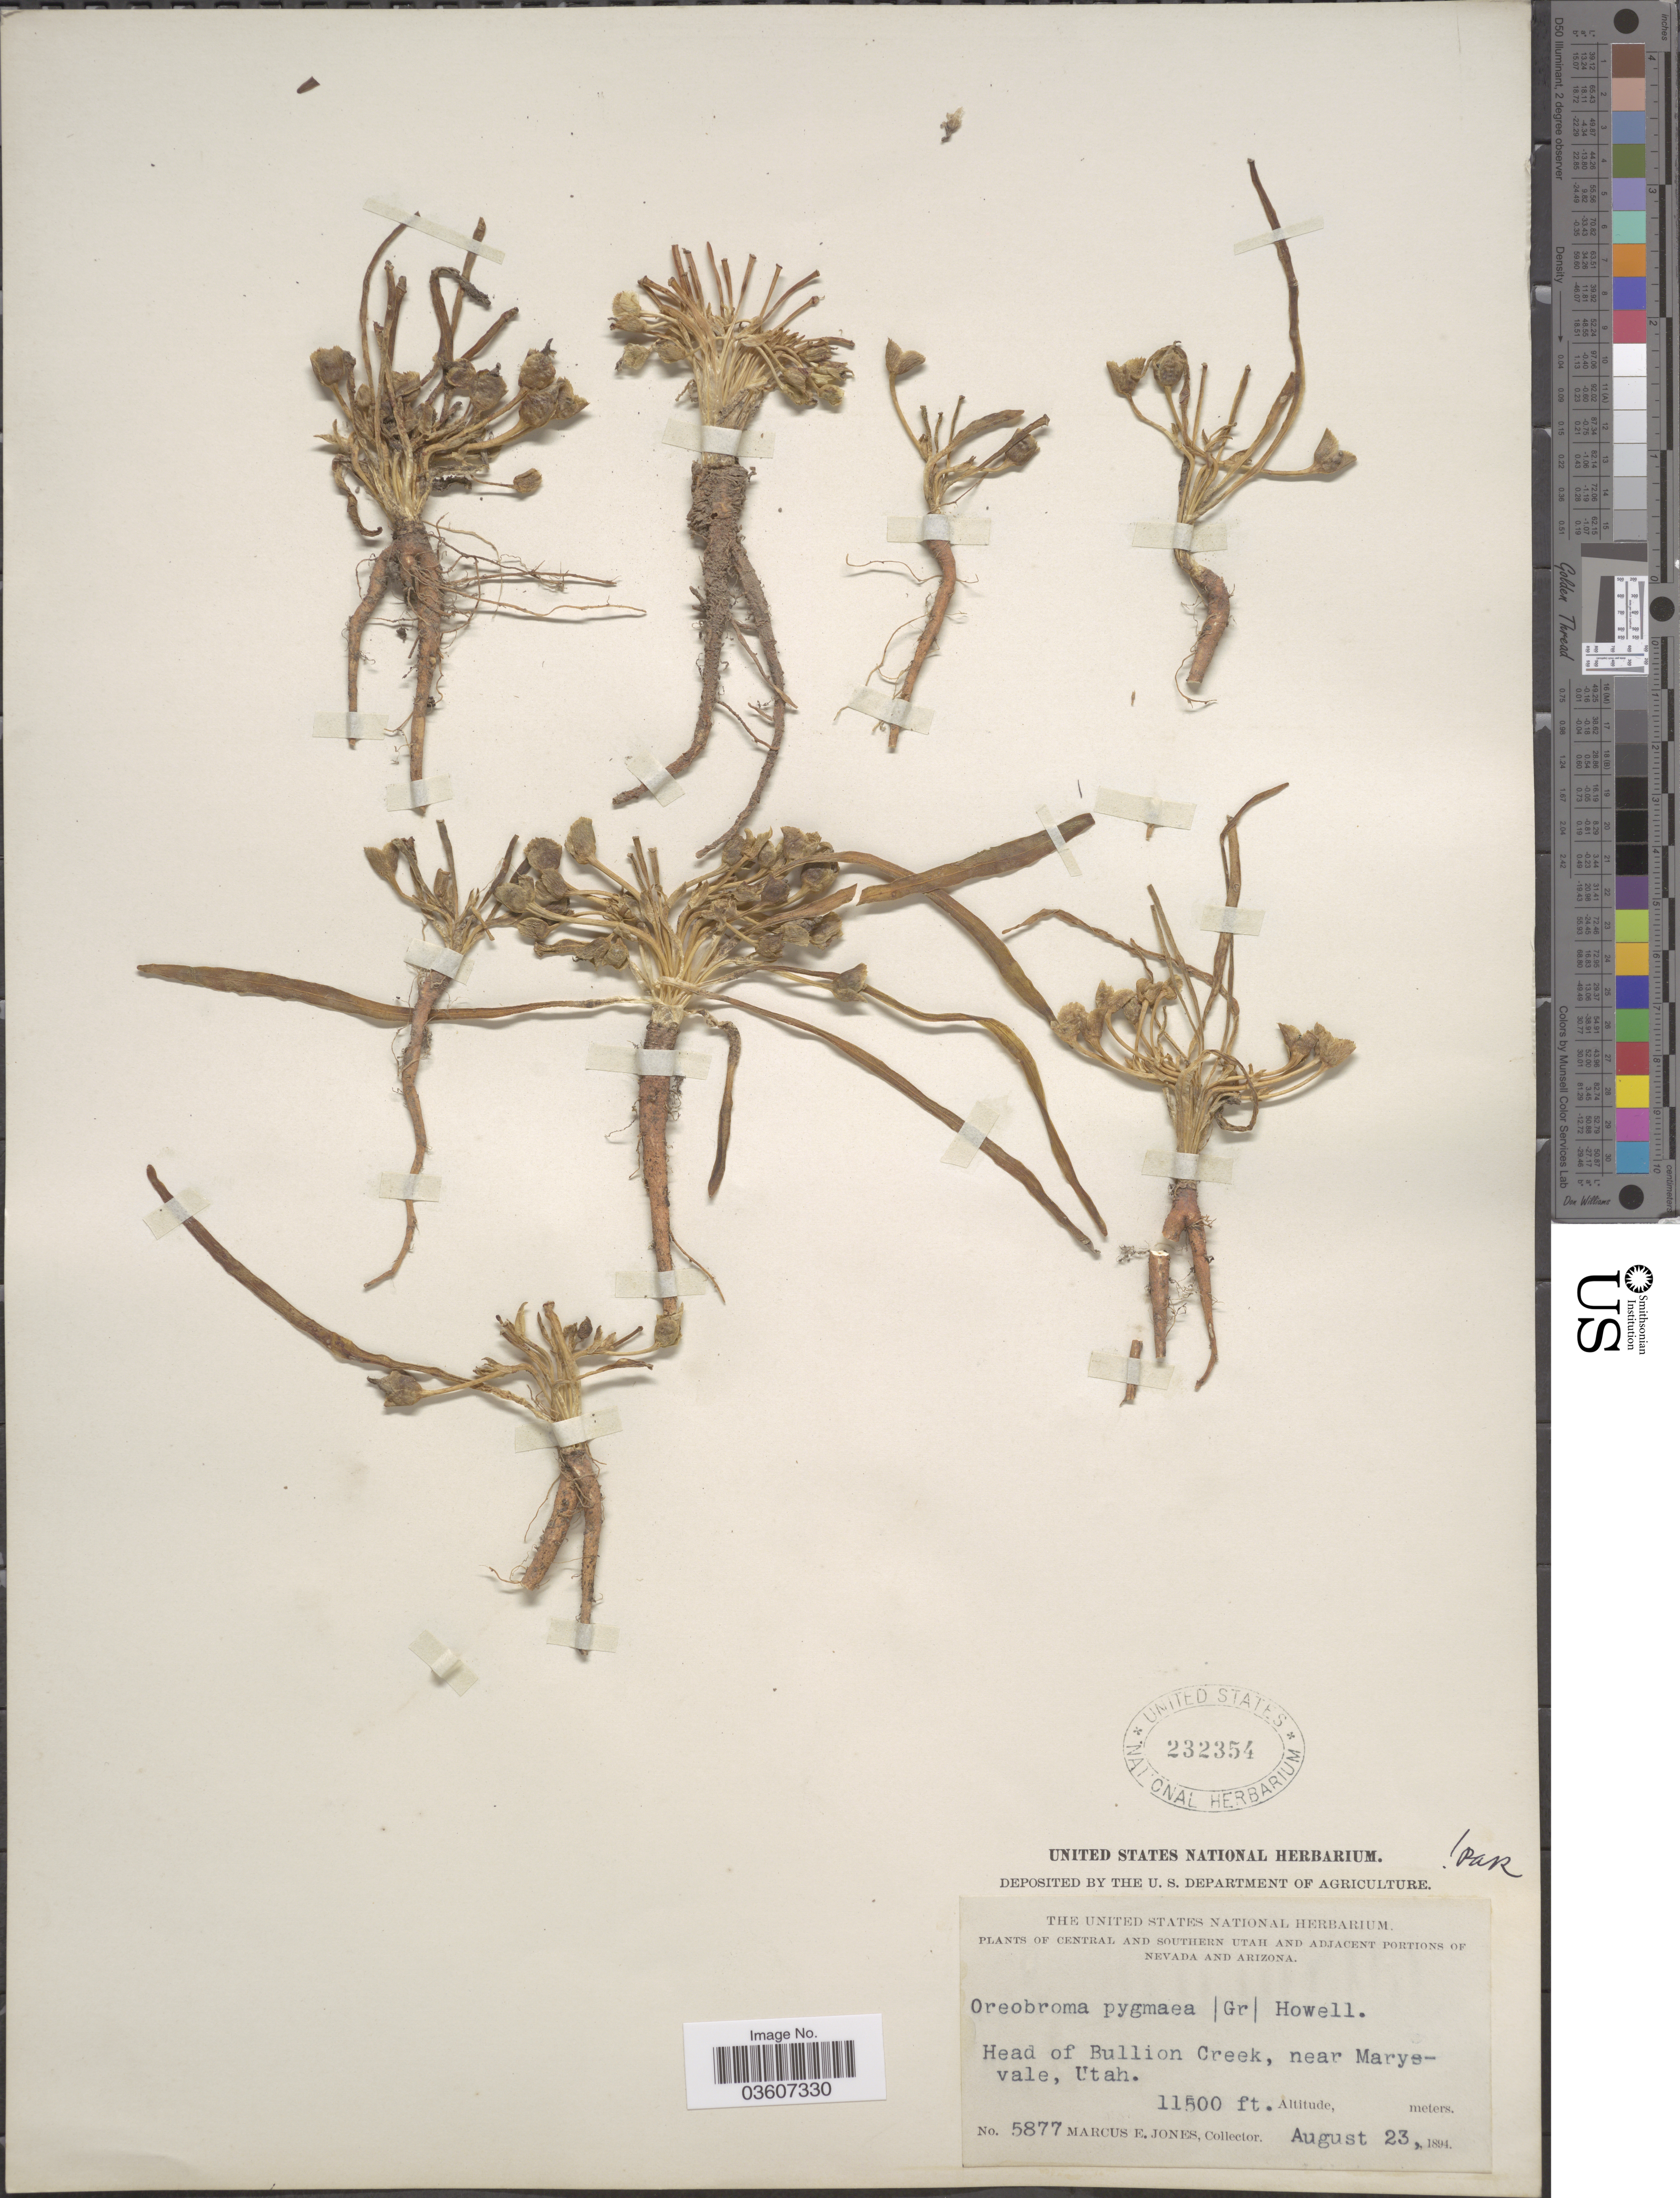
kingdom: Plantae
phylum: Tracheophyta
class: Magnoliopsida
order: Caryophyllales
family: Montiaceae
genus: Lewisia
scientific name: Lewisia pygmaea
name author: (A. Gray) B.L. Rob.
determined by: Strong, Mark T., (BOT), Smithsonian Institution - National Museum of Natural History (UNITED STATES)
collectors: M. E. Jones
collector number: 5877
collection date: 1894-08-23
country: United States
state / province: Utah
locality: Central and Southern Utah. Head of Bullion Creek, near Marysvale.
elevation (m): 3505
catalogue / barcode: US 232354